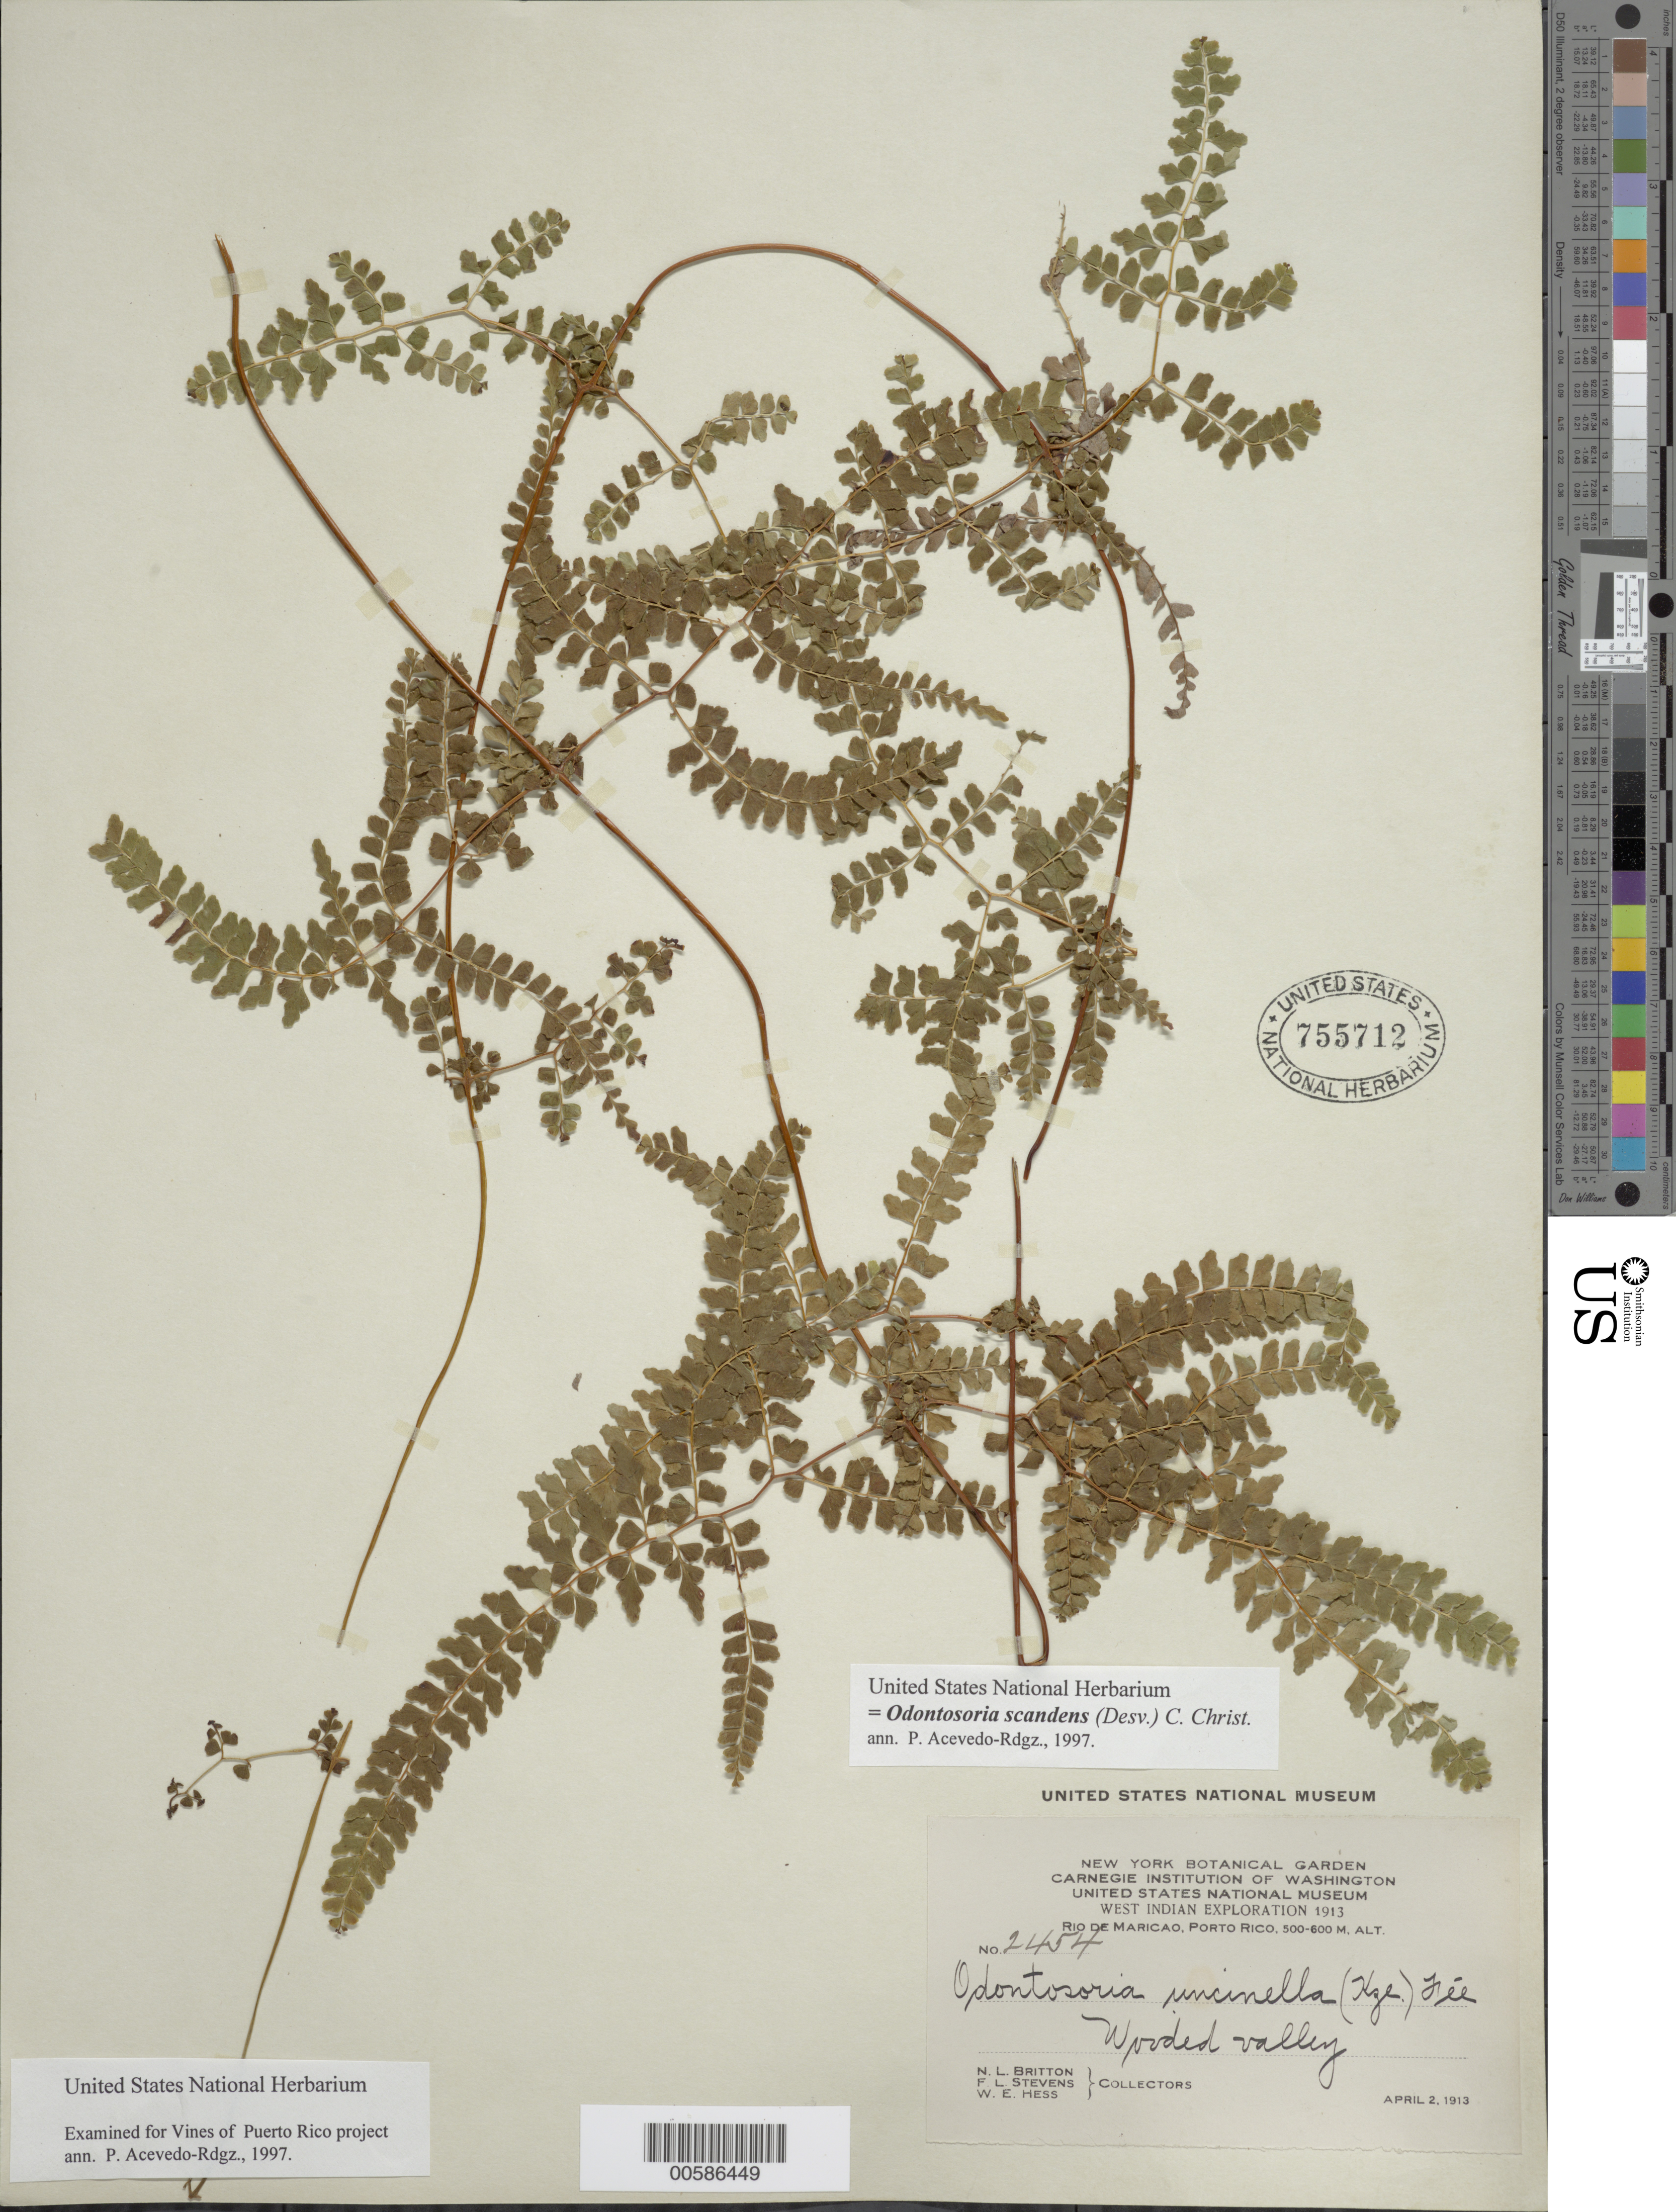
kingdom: Plantae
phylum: Tracheophyta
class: Polypodiopsida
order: Polypodiales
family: Lindsaeaceae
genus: Odontosoria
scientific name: Odontosoria scandens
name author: (Desv.) C. Chr.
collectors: N. Britton & et al.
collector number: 2454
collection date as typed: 02 Apr 1913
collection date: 1913-04-02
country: Puerto Rico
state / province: Maricao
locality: Rio Maricao. Wooded valley.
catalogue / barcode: US 755712